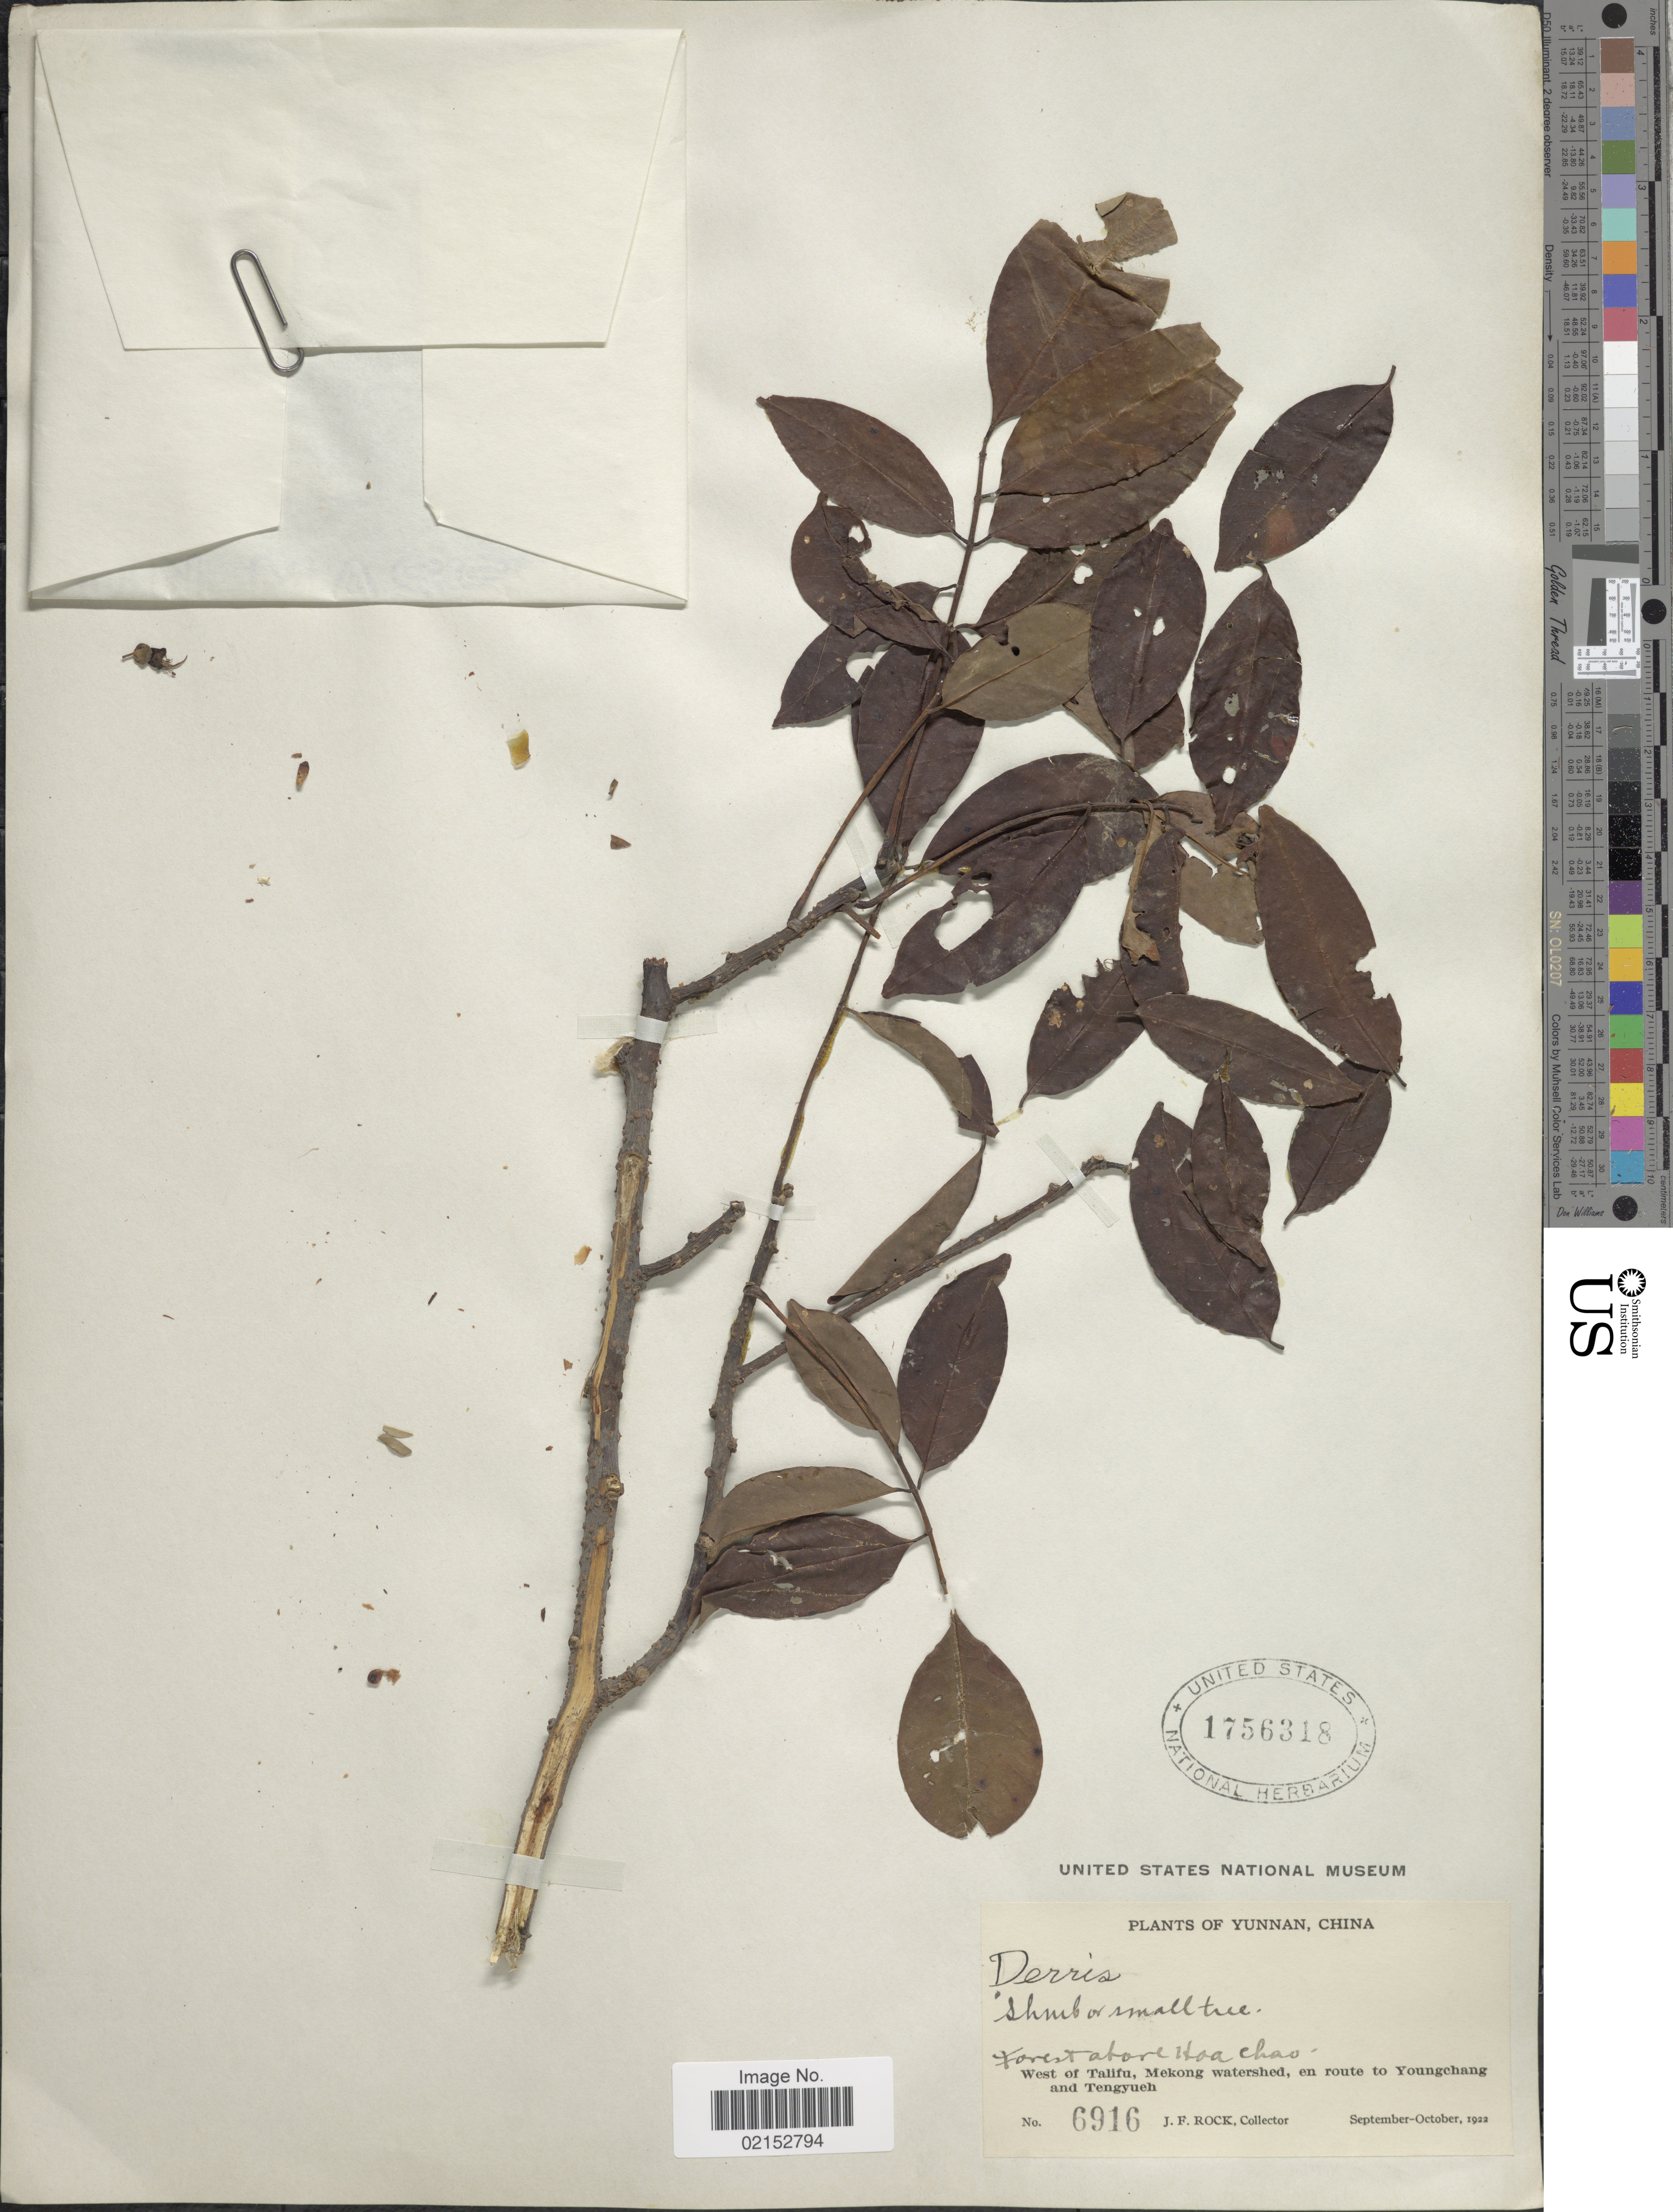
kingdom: Plantae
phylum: Tracheophyta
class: Magnoliopsida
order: Fabales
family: Fabaceae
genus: Derris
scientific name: Derris sp.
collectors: J. Rock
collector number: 6916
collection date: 1922-09/1922-10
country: China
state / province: Yunnan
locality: West of Talifu, Mekong Watershed, en route to Youngchang and Tengyueh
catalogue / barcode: US 1756318